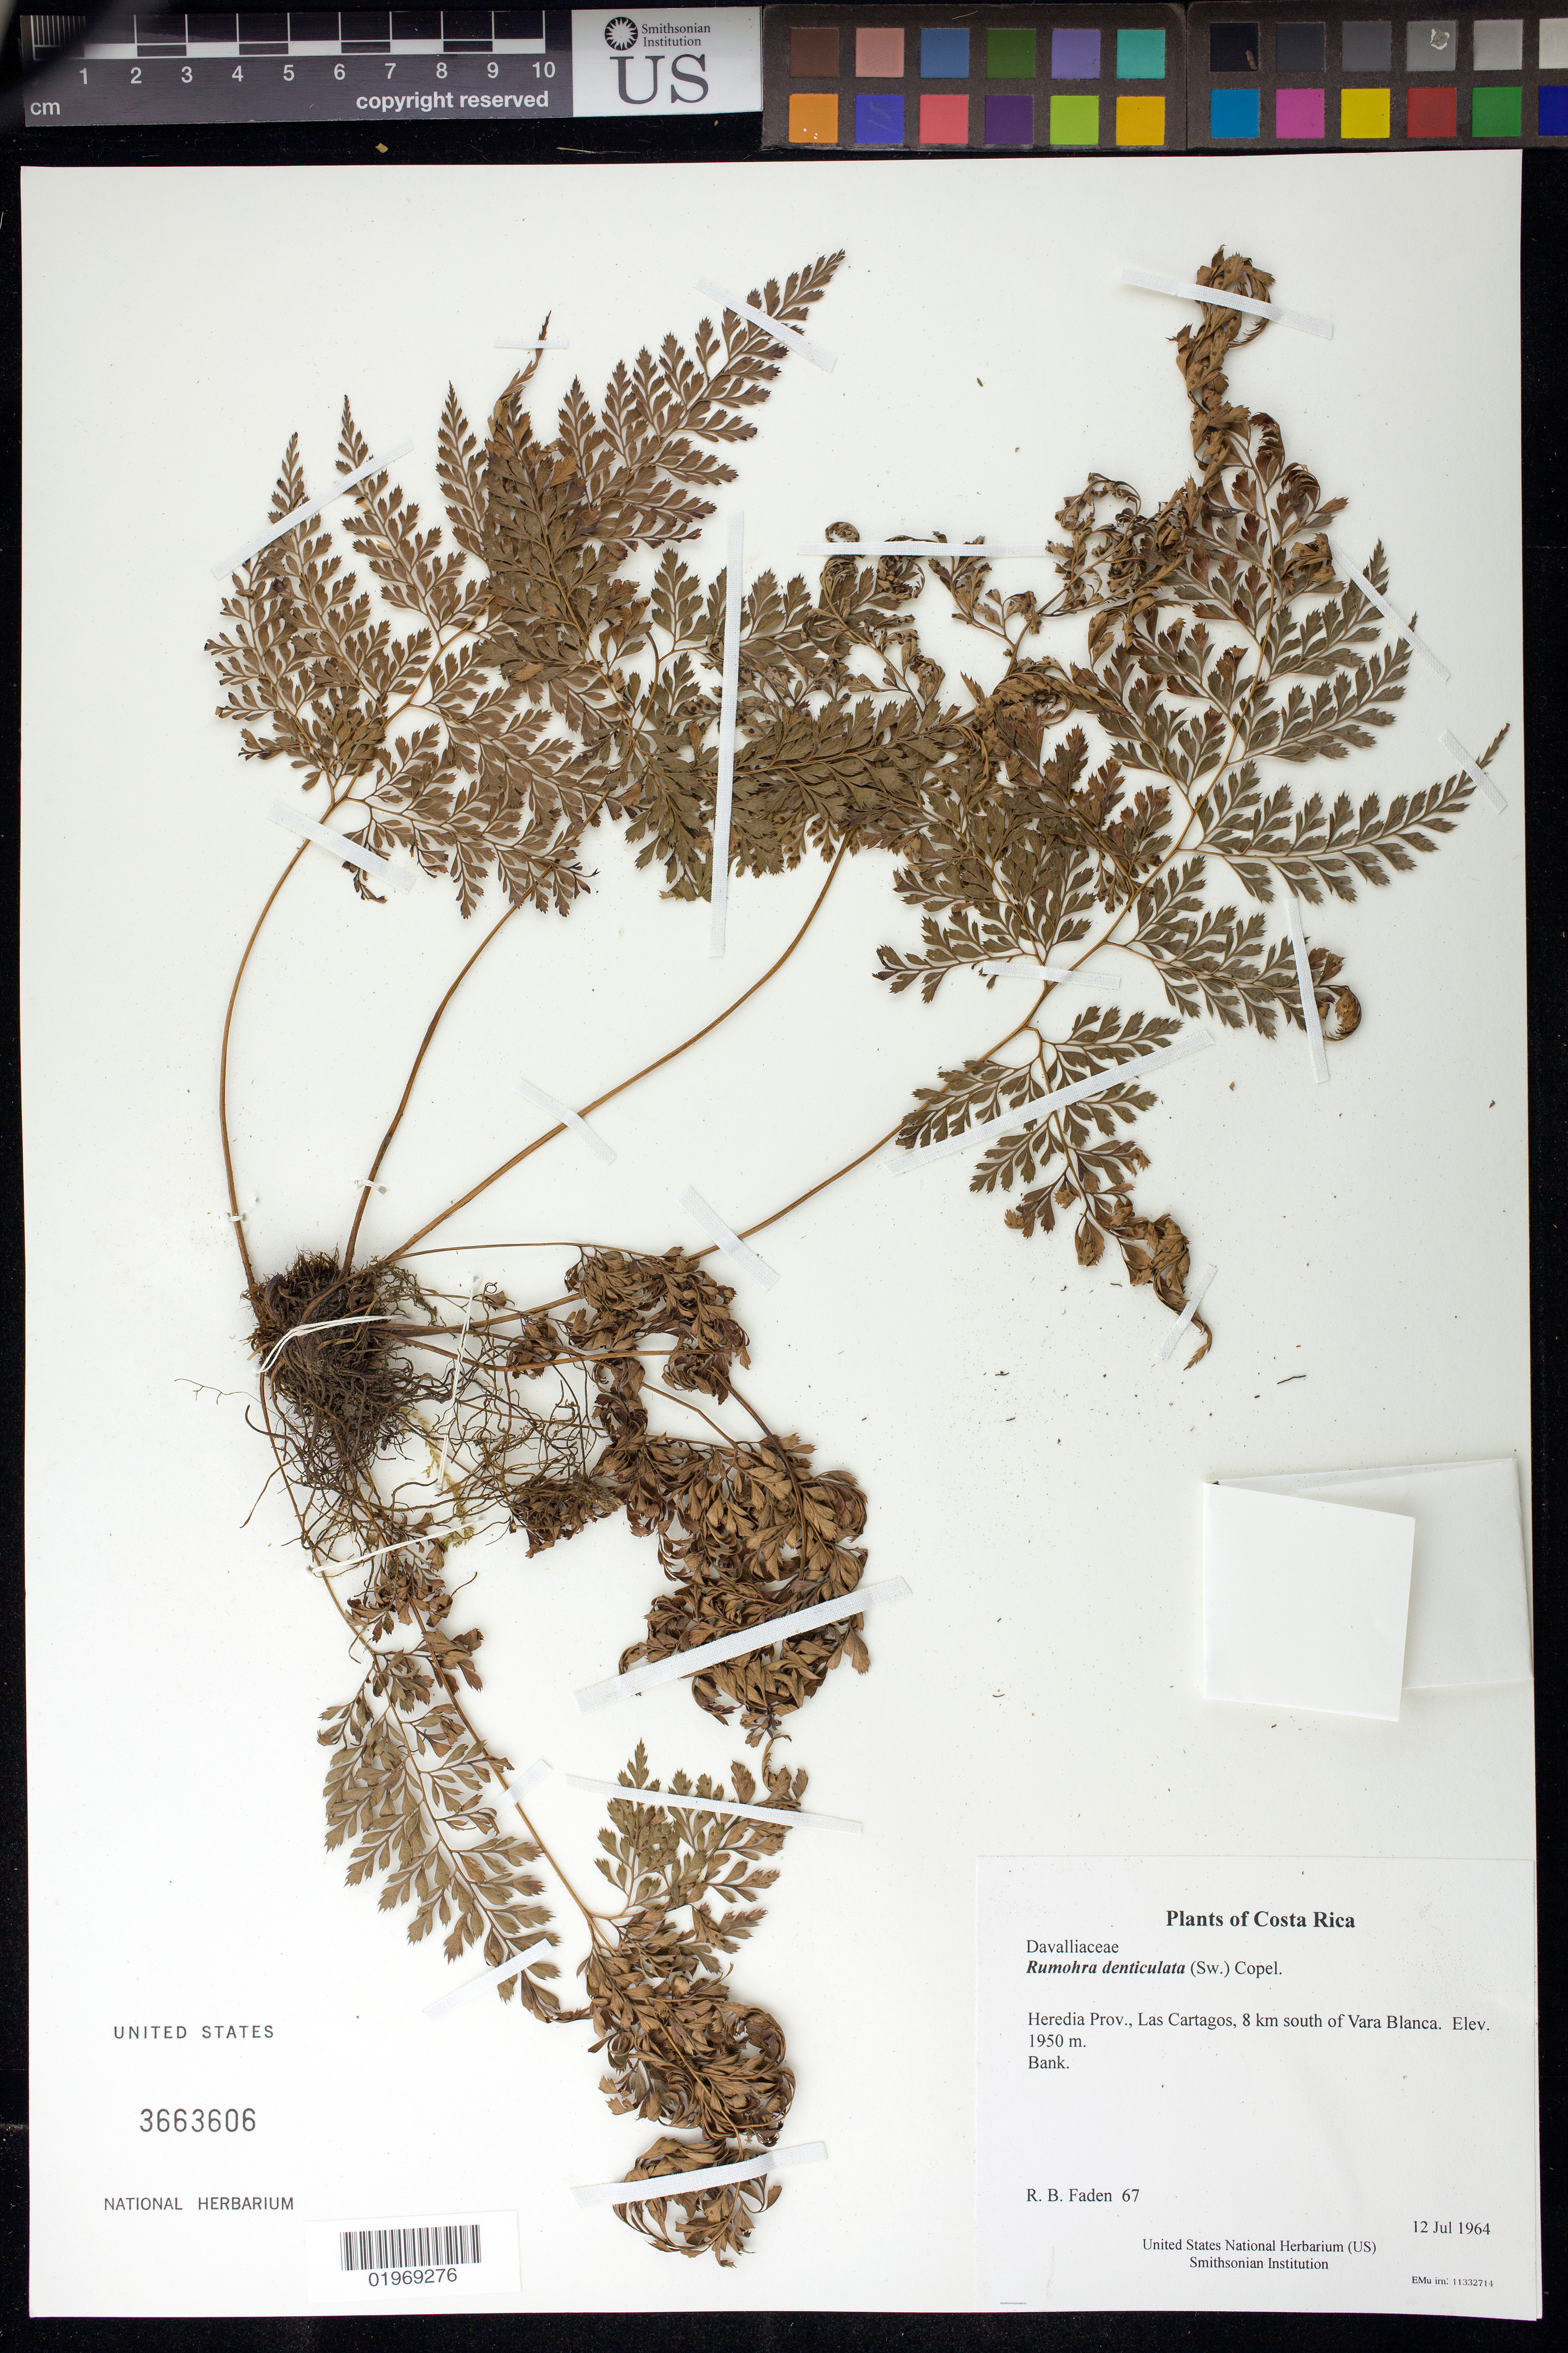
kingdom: Plantae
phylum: Tracheophyta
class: Polypodiopsida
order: Polypodiales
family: Dryopteridaceae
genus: Rumohra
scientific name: Rumohra denticulata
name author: (Sw.) Copel.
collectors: R. B. Faden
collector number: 67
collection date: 1964-07-12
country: Costa Rica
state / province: Heredia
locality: Las Cartagos, 8 km south of Vara Blanca.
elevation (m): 1950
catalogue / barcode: US 3663606